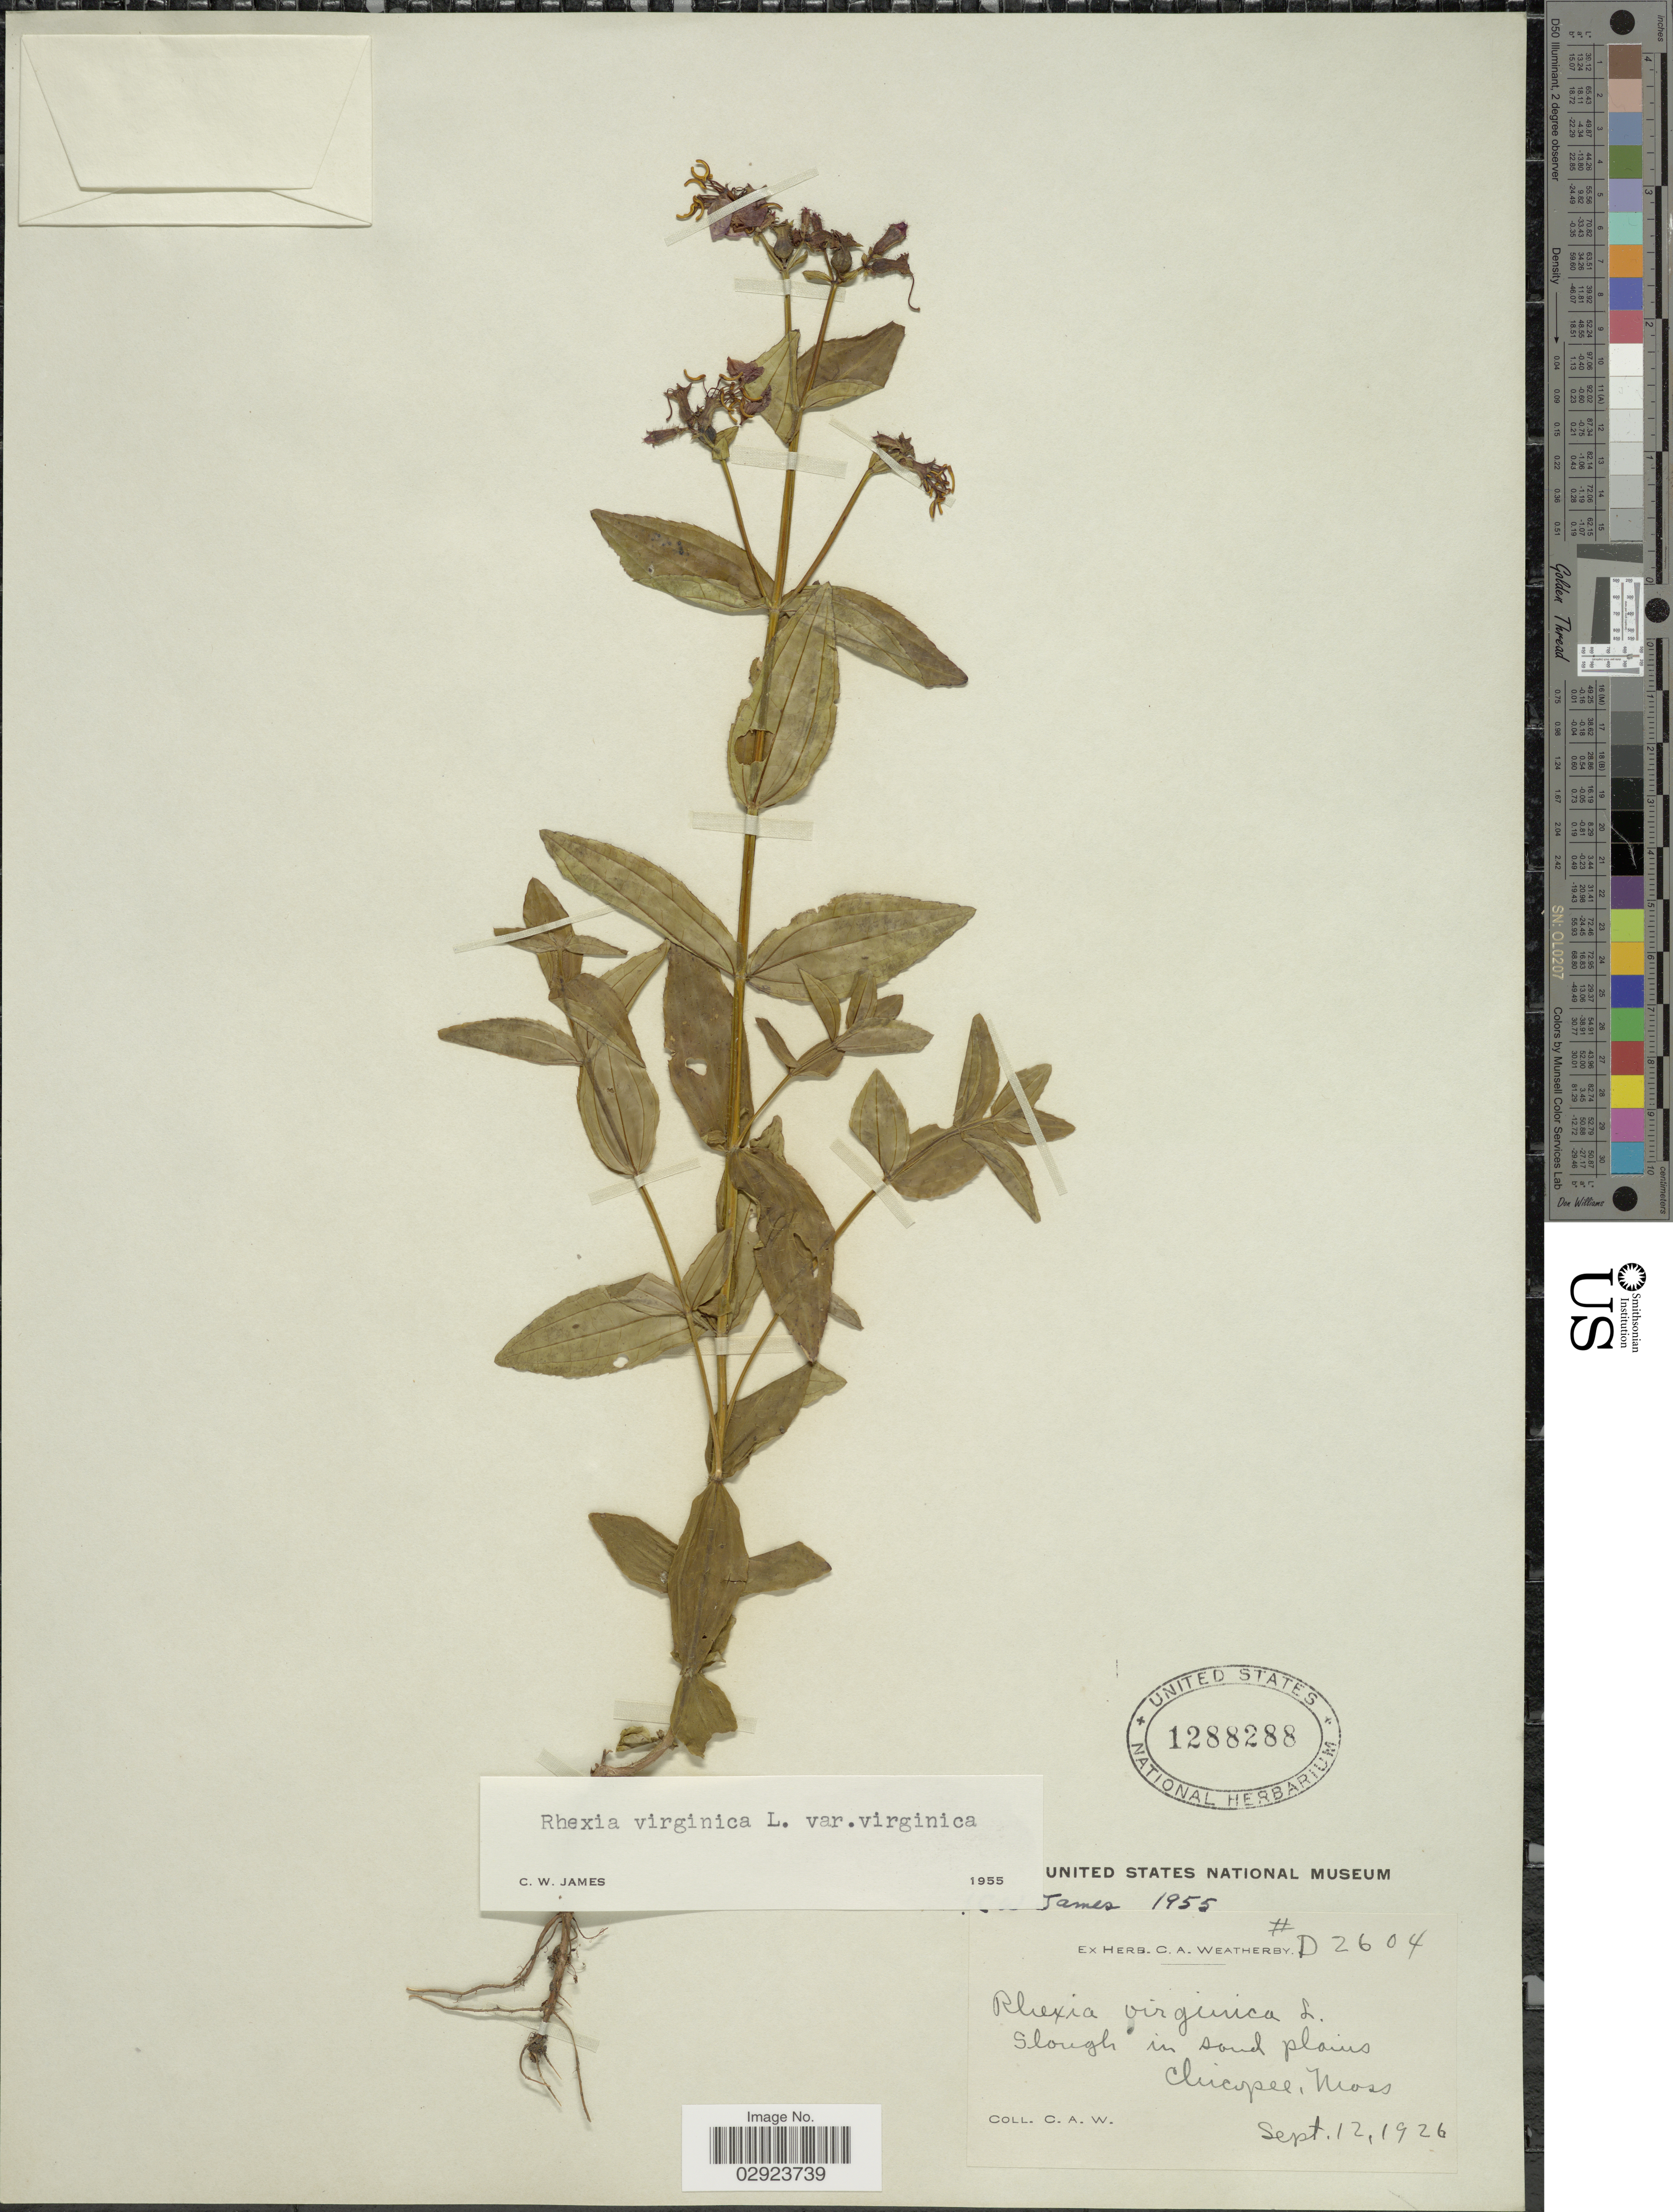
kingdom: Plantae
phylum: Tracheophyta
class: Magnoliopsida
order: Myrtales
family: Melastomataceae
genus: Rhexia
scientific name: Rhexia virginica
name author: L.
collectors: C. A. Weatherby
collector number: D2604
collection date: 1926-09-12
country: United States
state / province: Massachusetts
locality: Chicopee, Mass.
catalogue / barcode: US 1288288